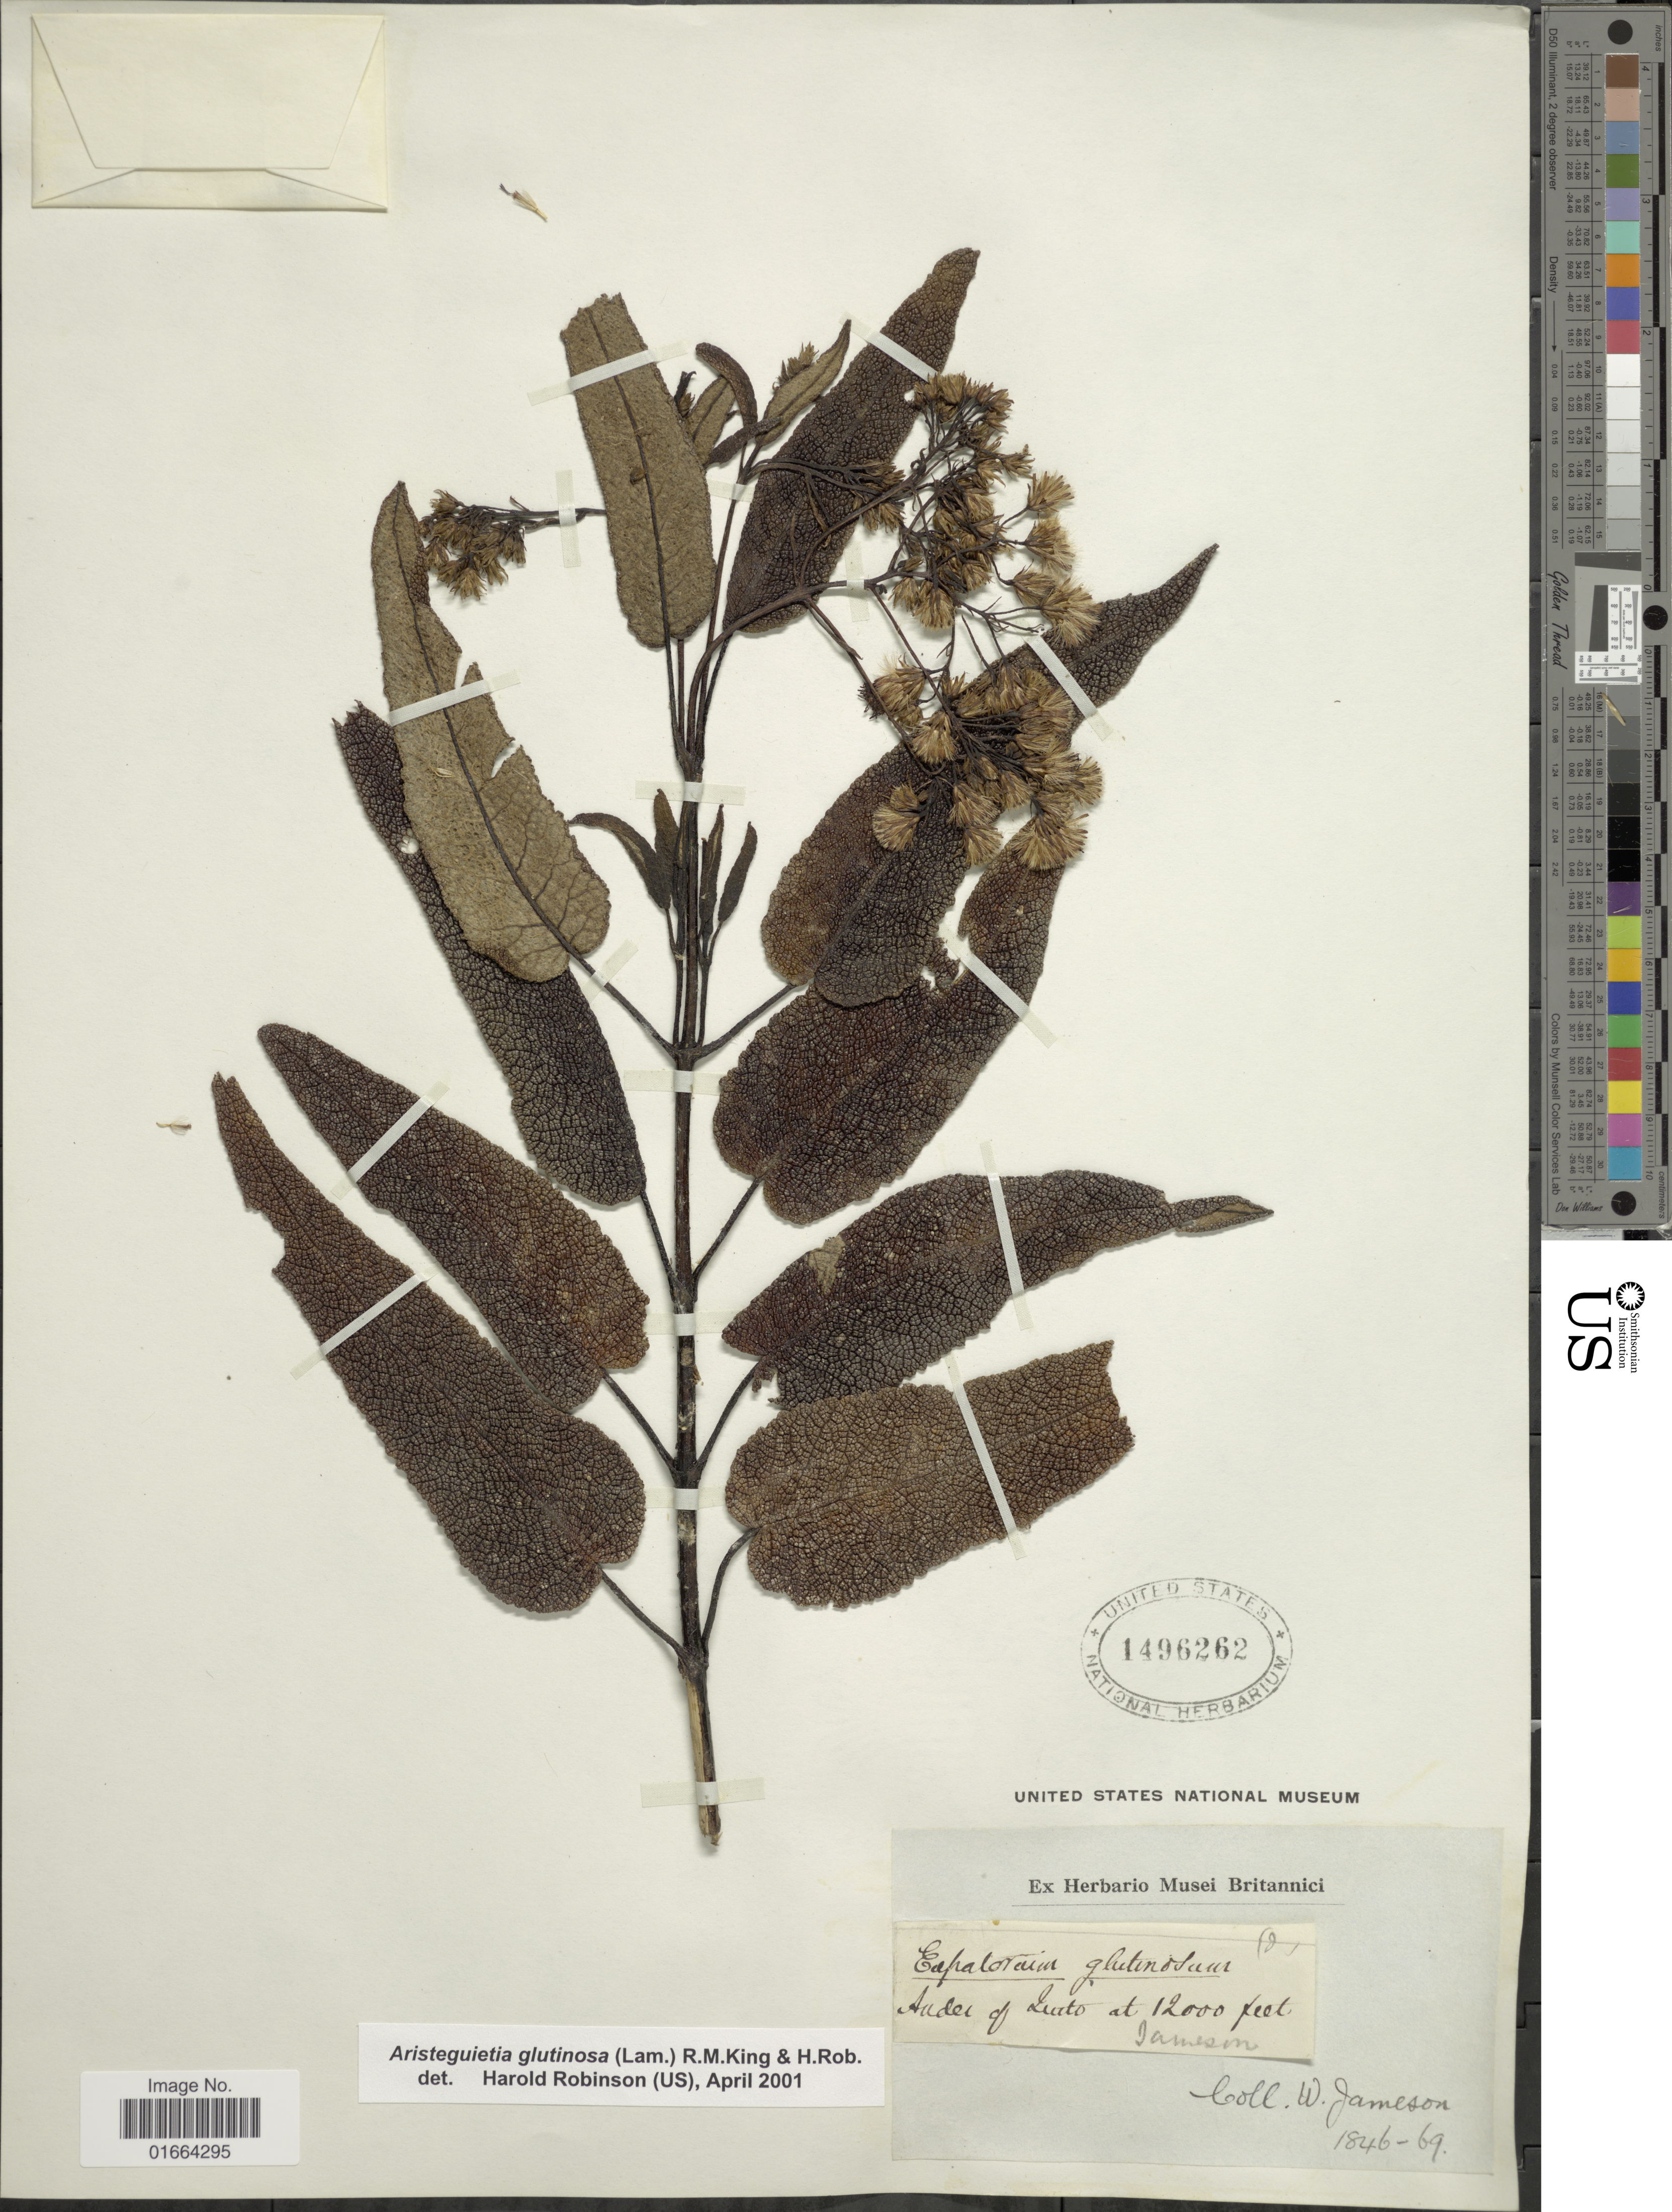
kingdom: Plantae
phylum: Tracheophyta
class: Magnoliopsida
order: Asterales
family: Asteraceae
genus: Aristeguietia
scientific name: Aristeguietia glutinosa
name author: (Lam.) R.M. King & H. Rob.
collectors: W. Jameson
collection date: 1846/1869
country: Ecuador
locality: Andes of Quito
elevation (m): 3658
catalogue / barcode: US 1496262